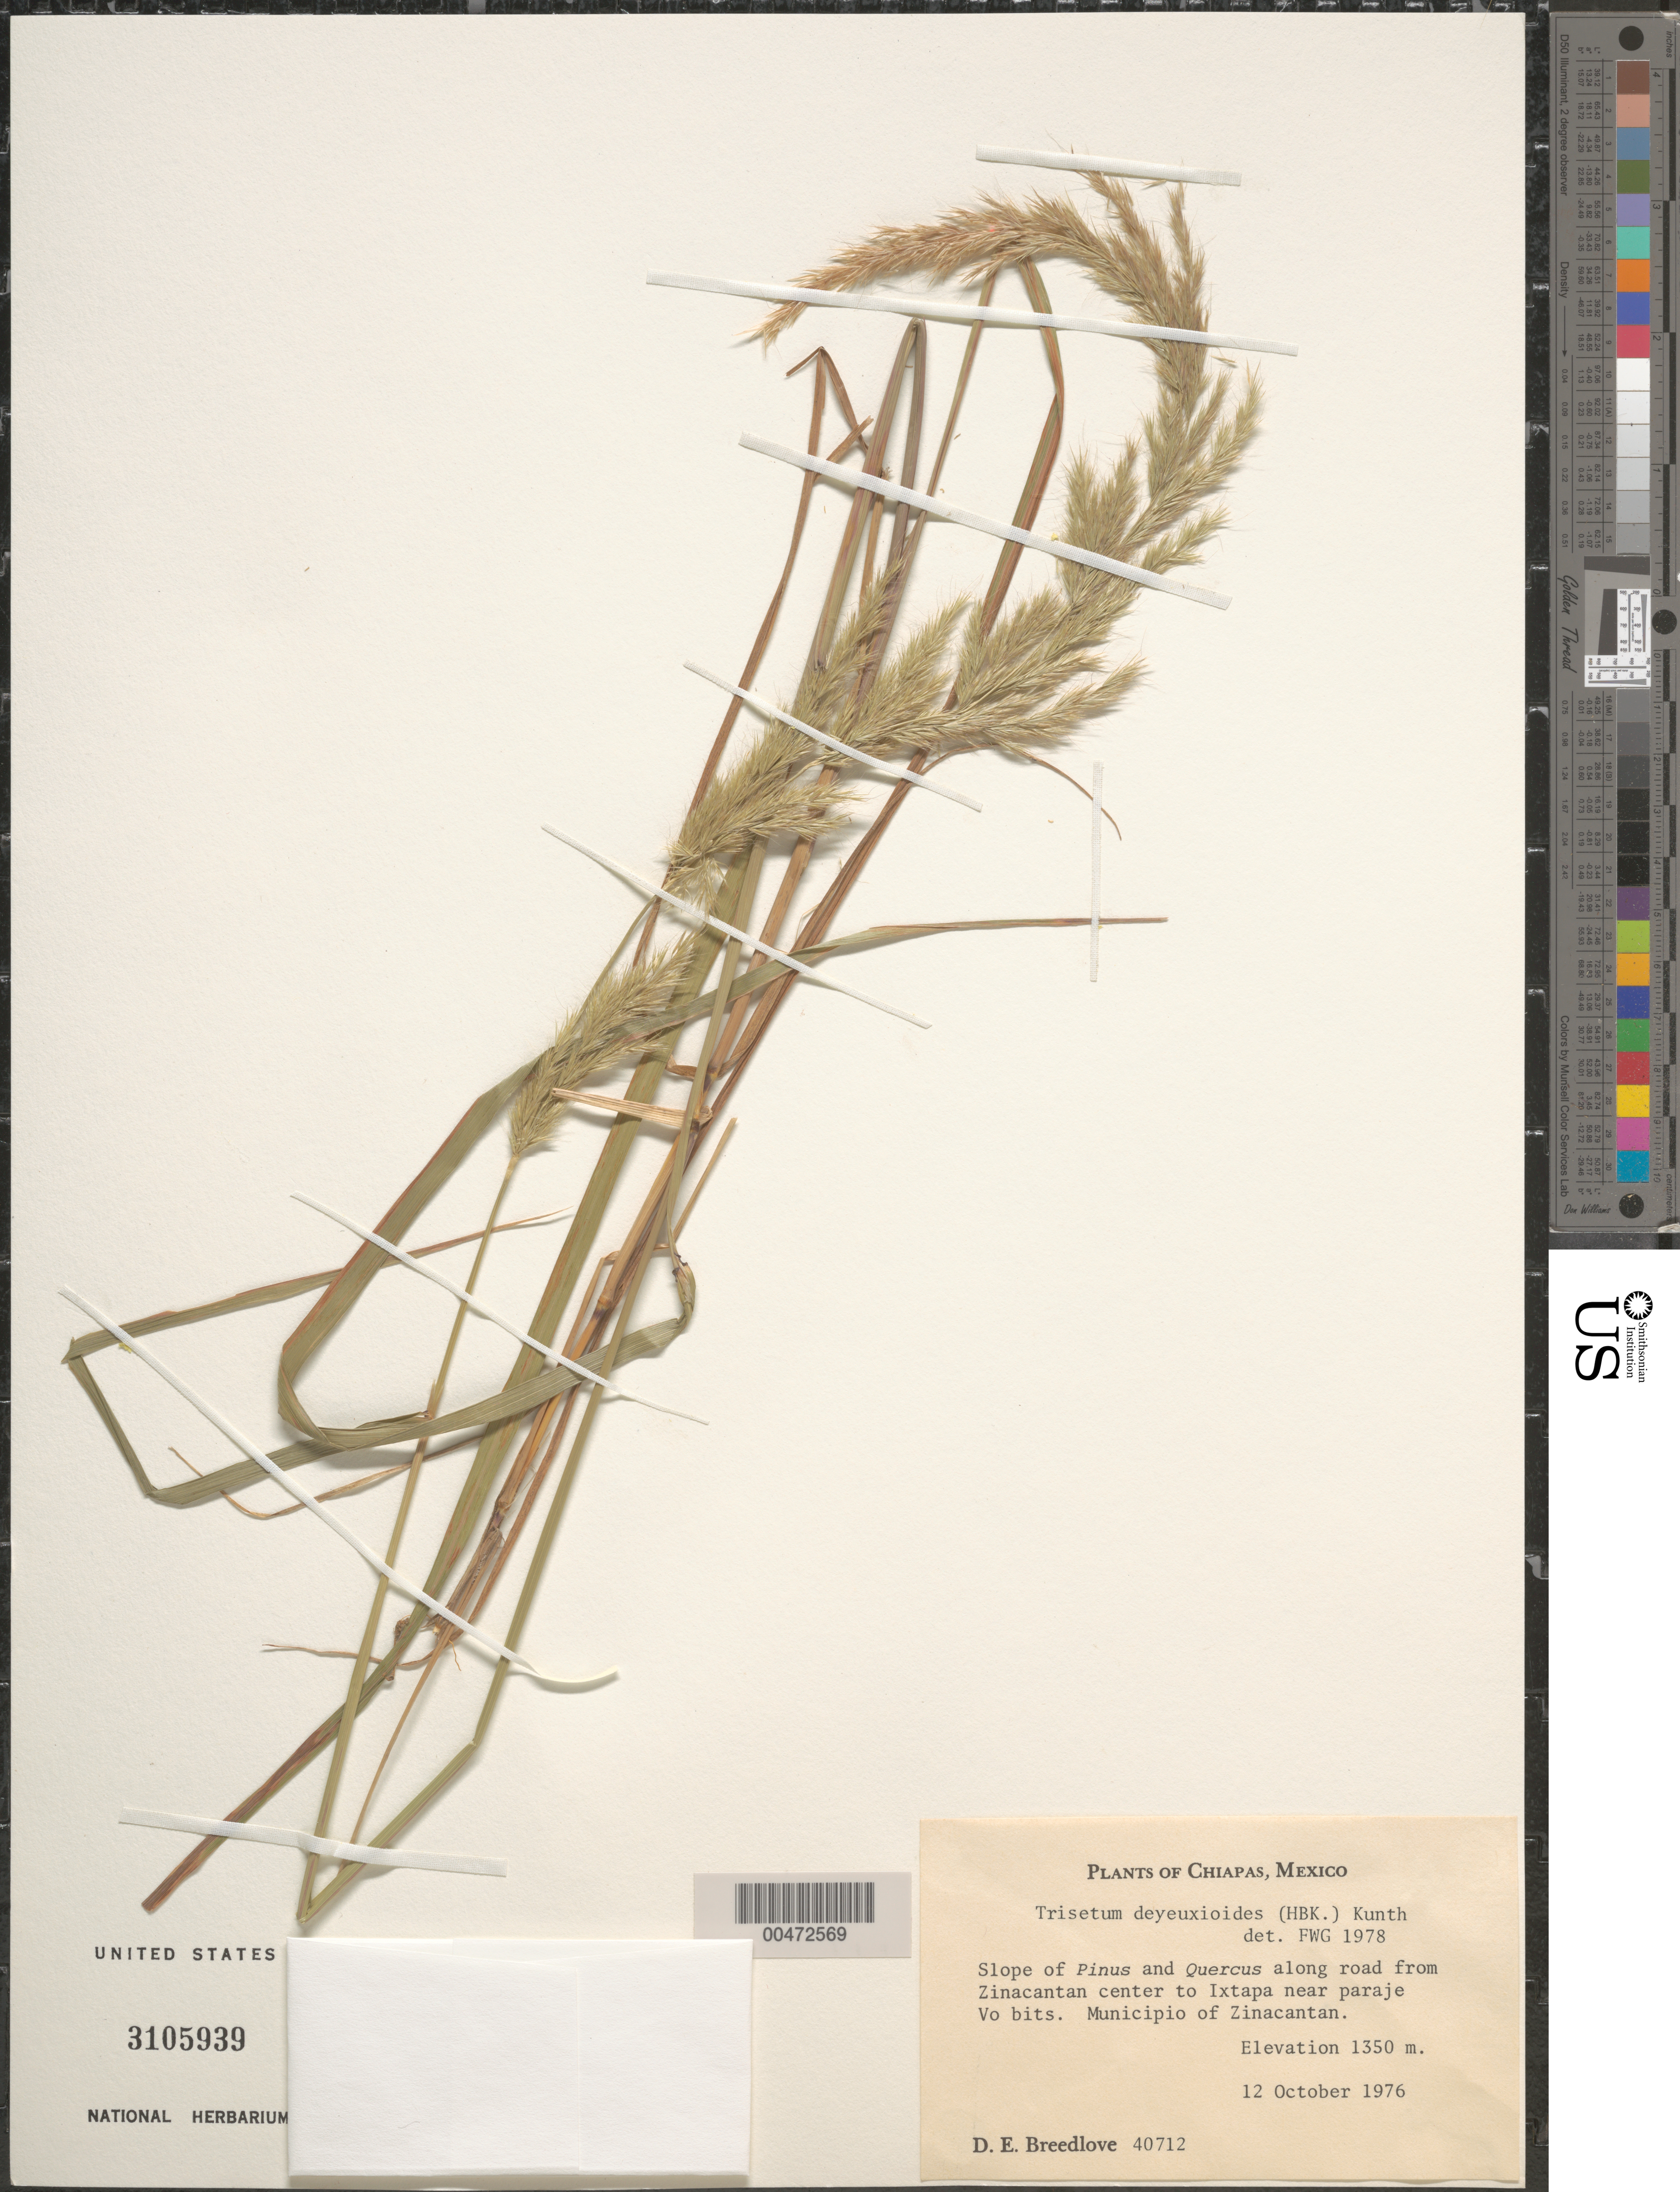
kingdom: Plantae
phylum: Tracheophyta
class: Liliopsida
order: Poales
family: Poaceae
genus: Trisetum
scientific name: Trisetum deyeuxioides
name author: (Kunth) Kunth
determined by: Gould, F. W.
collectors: D. E. Breedlove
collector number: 40712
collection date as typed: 12 Oct 1976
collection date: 1976-10-12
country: Mexico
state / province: Chiapas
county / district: Zinacantán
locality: Along rd from Zinacantán center to Ixtapa near Paraje Vo'bits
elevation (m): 1350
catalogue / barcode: US 3105939